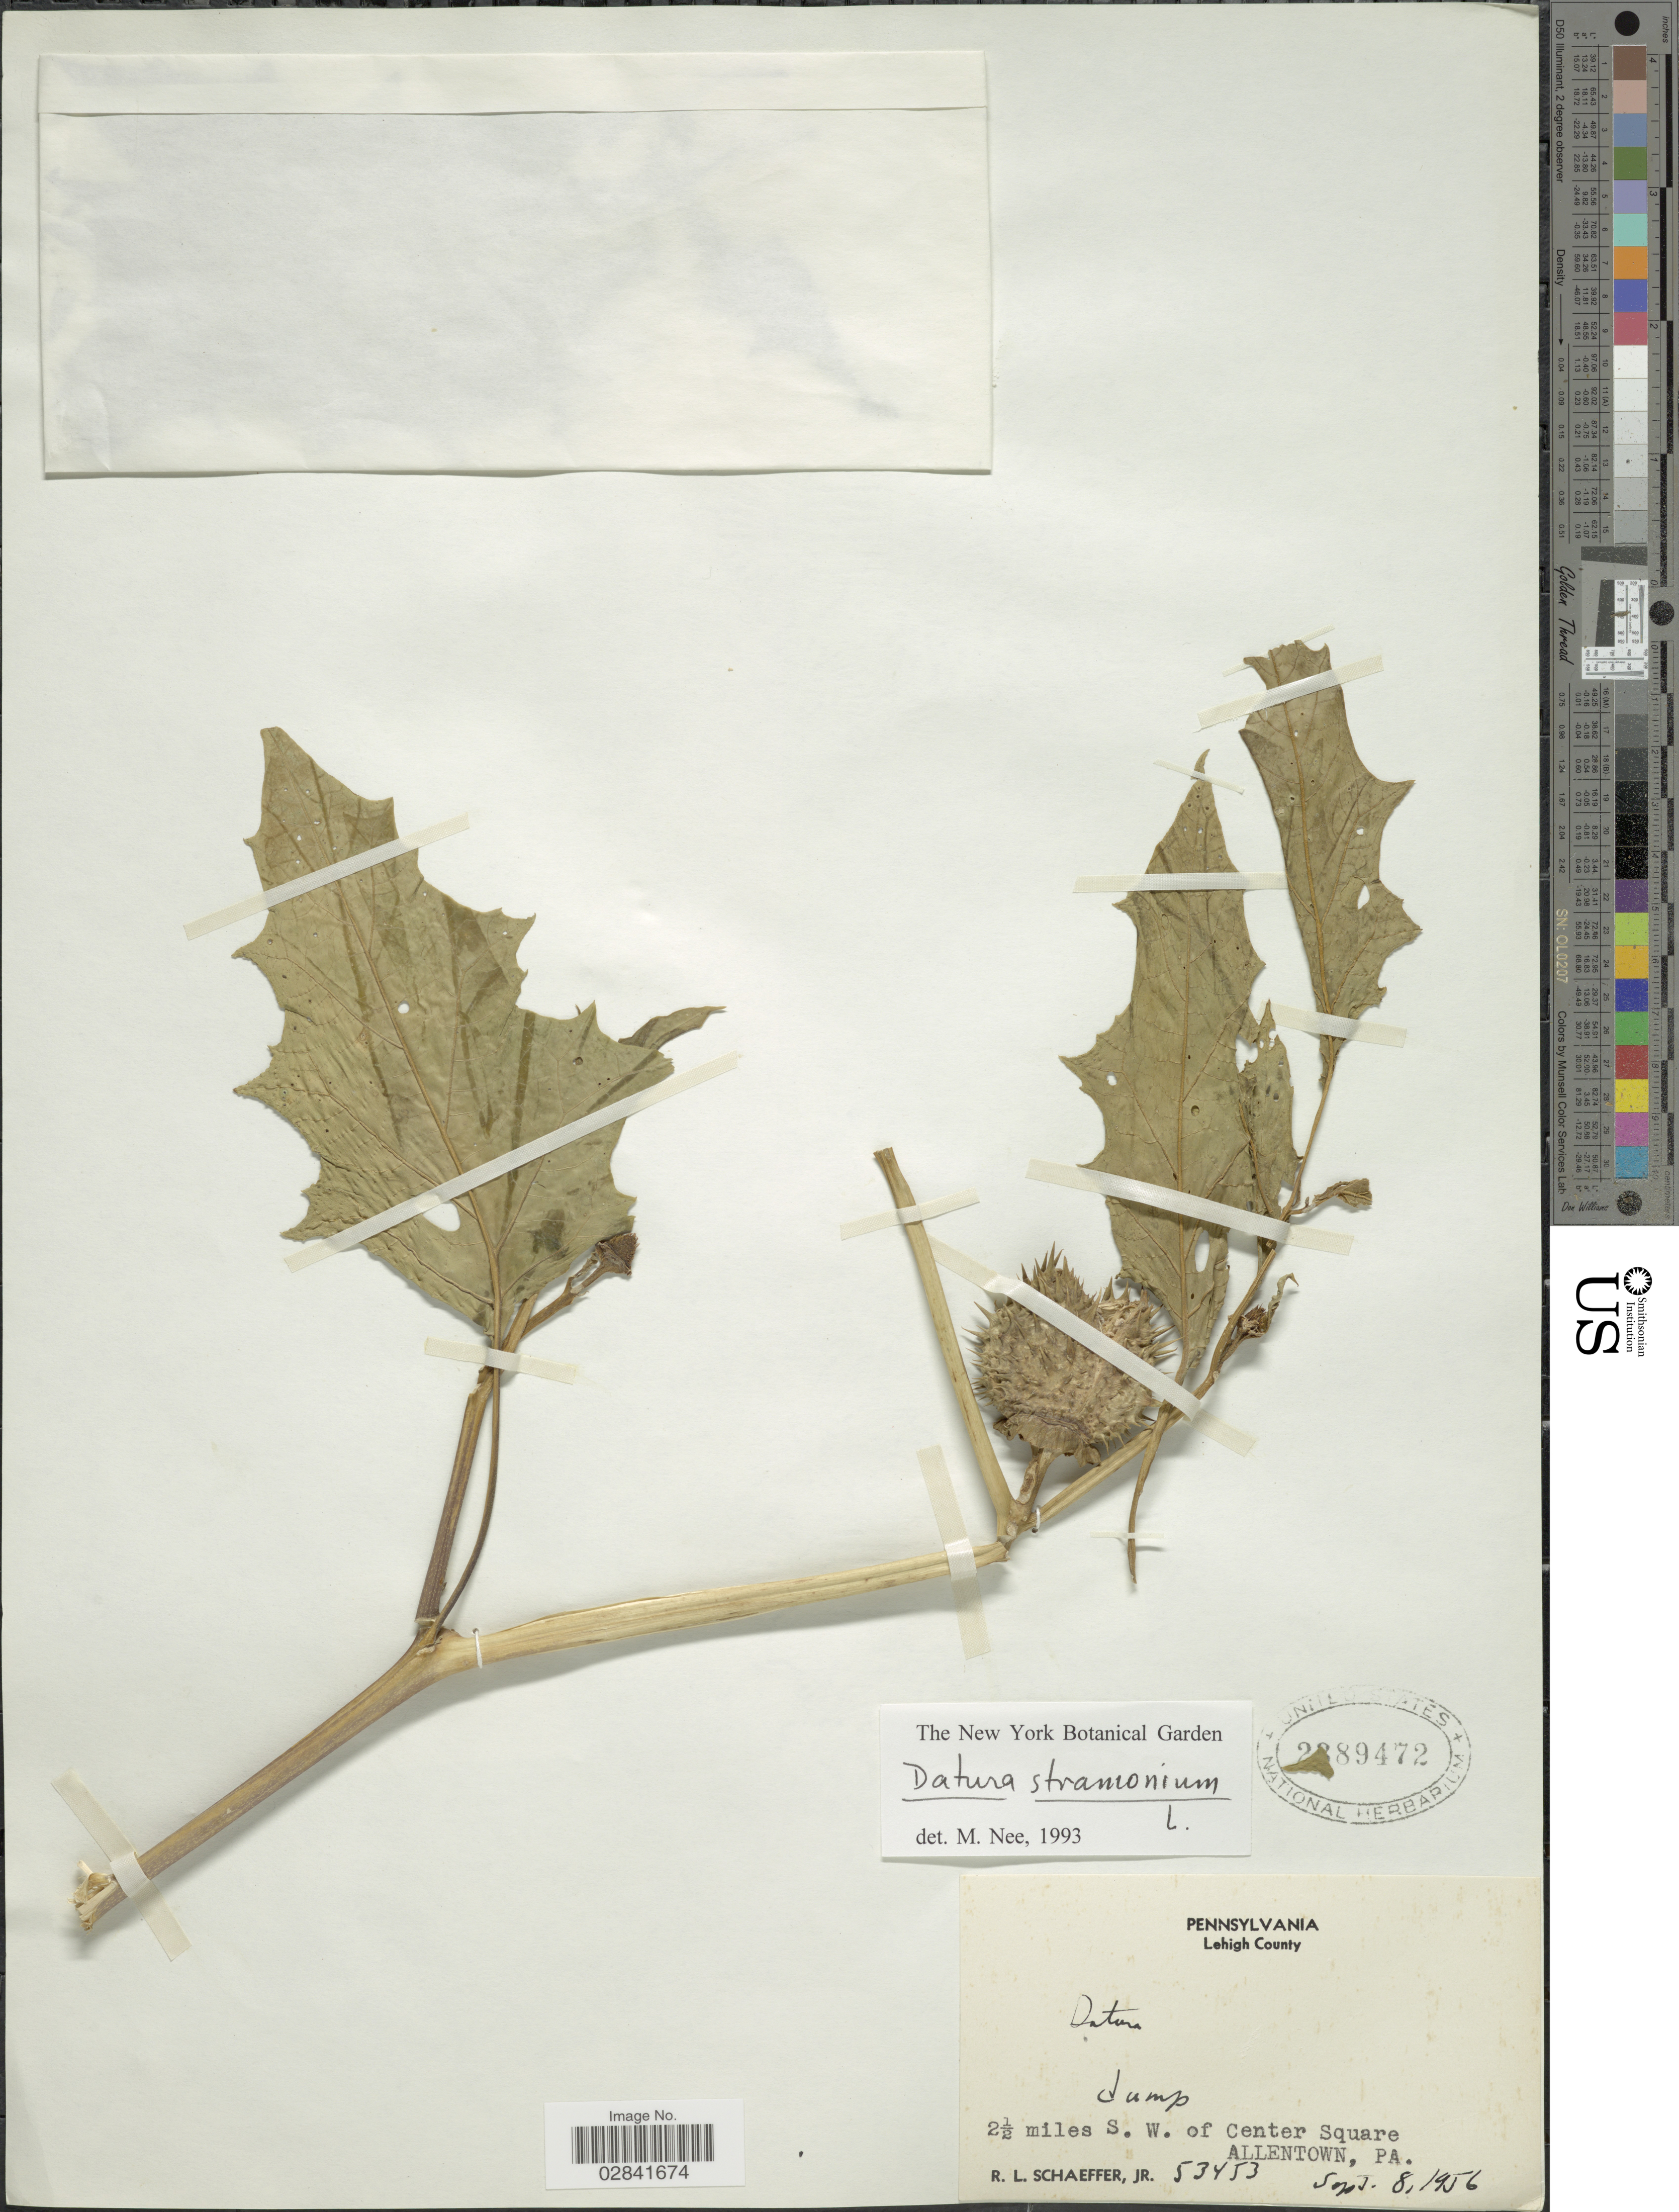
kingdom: Plantae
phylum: Tracheophyta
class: Magnoliopsida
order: Solanales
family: Solanaceae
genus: Datura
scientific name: Datura stramonium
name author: L.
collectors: R. L. Schaeffer Jr.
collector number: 53453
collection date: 1956-09-08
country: United States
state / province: Pennsylvania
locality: Lehigh County. 2½ miles s.w. of Center Square Allentown.